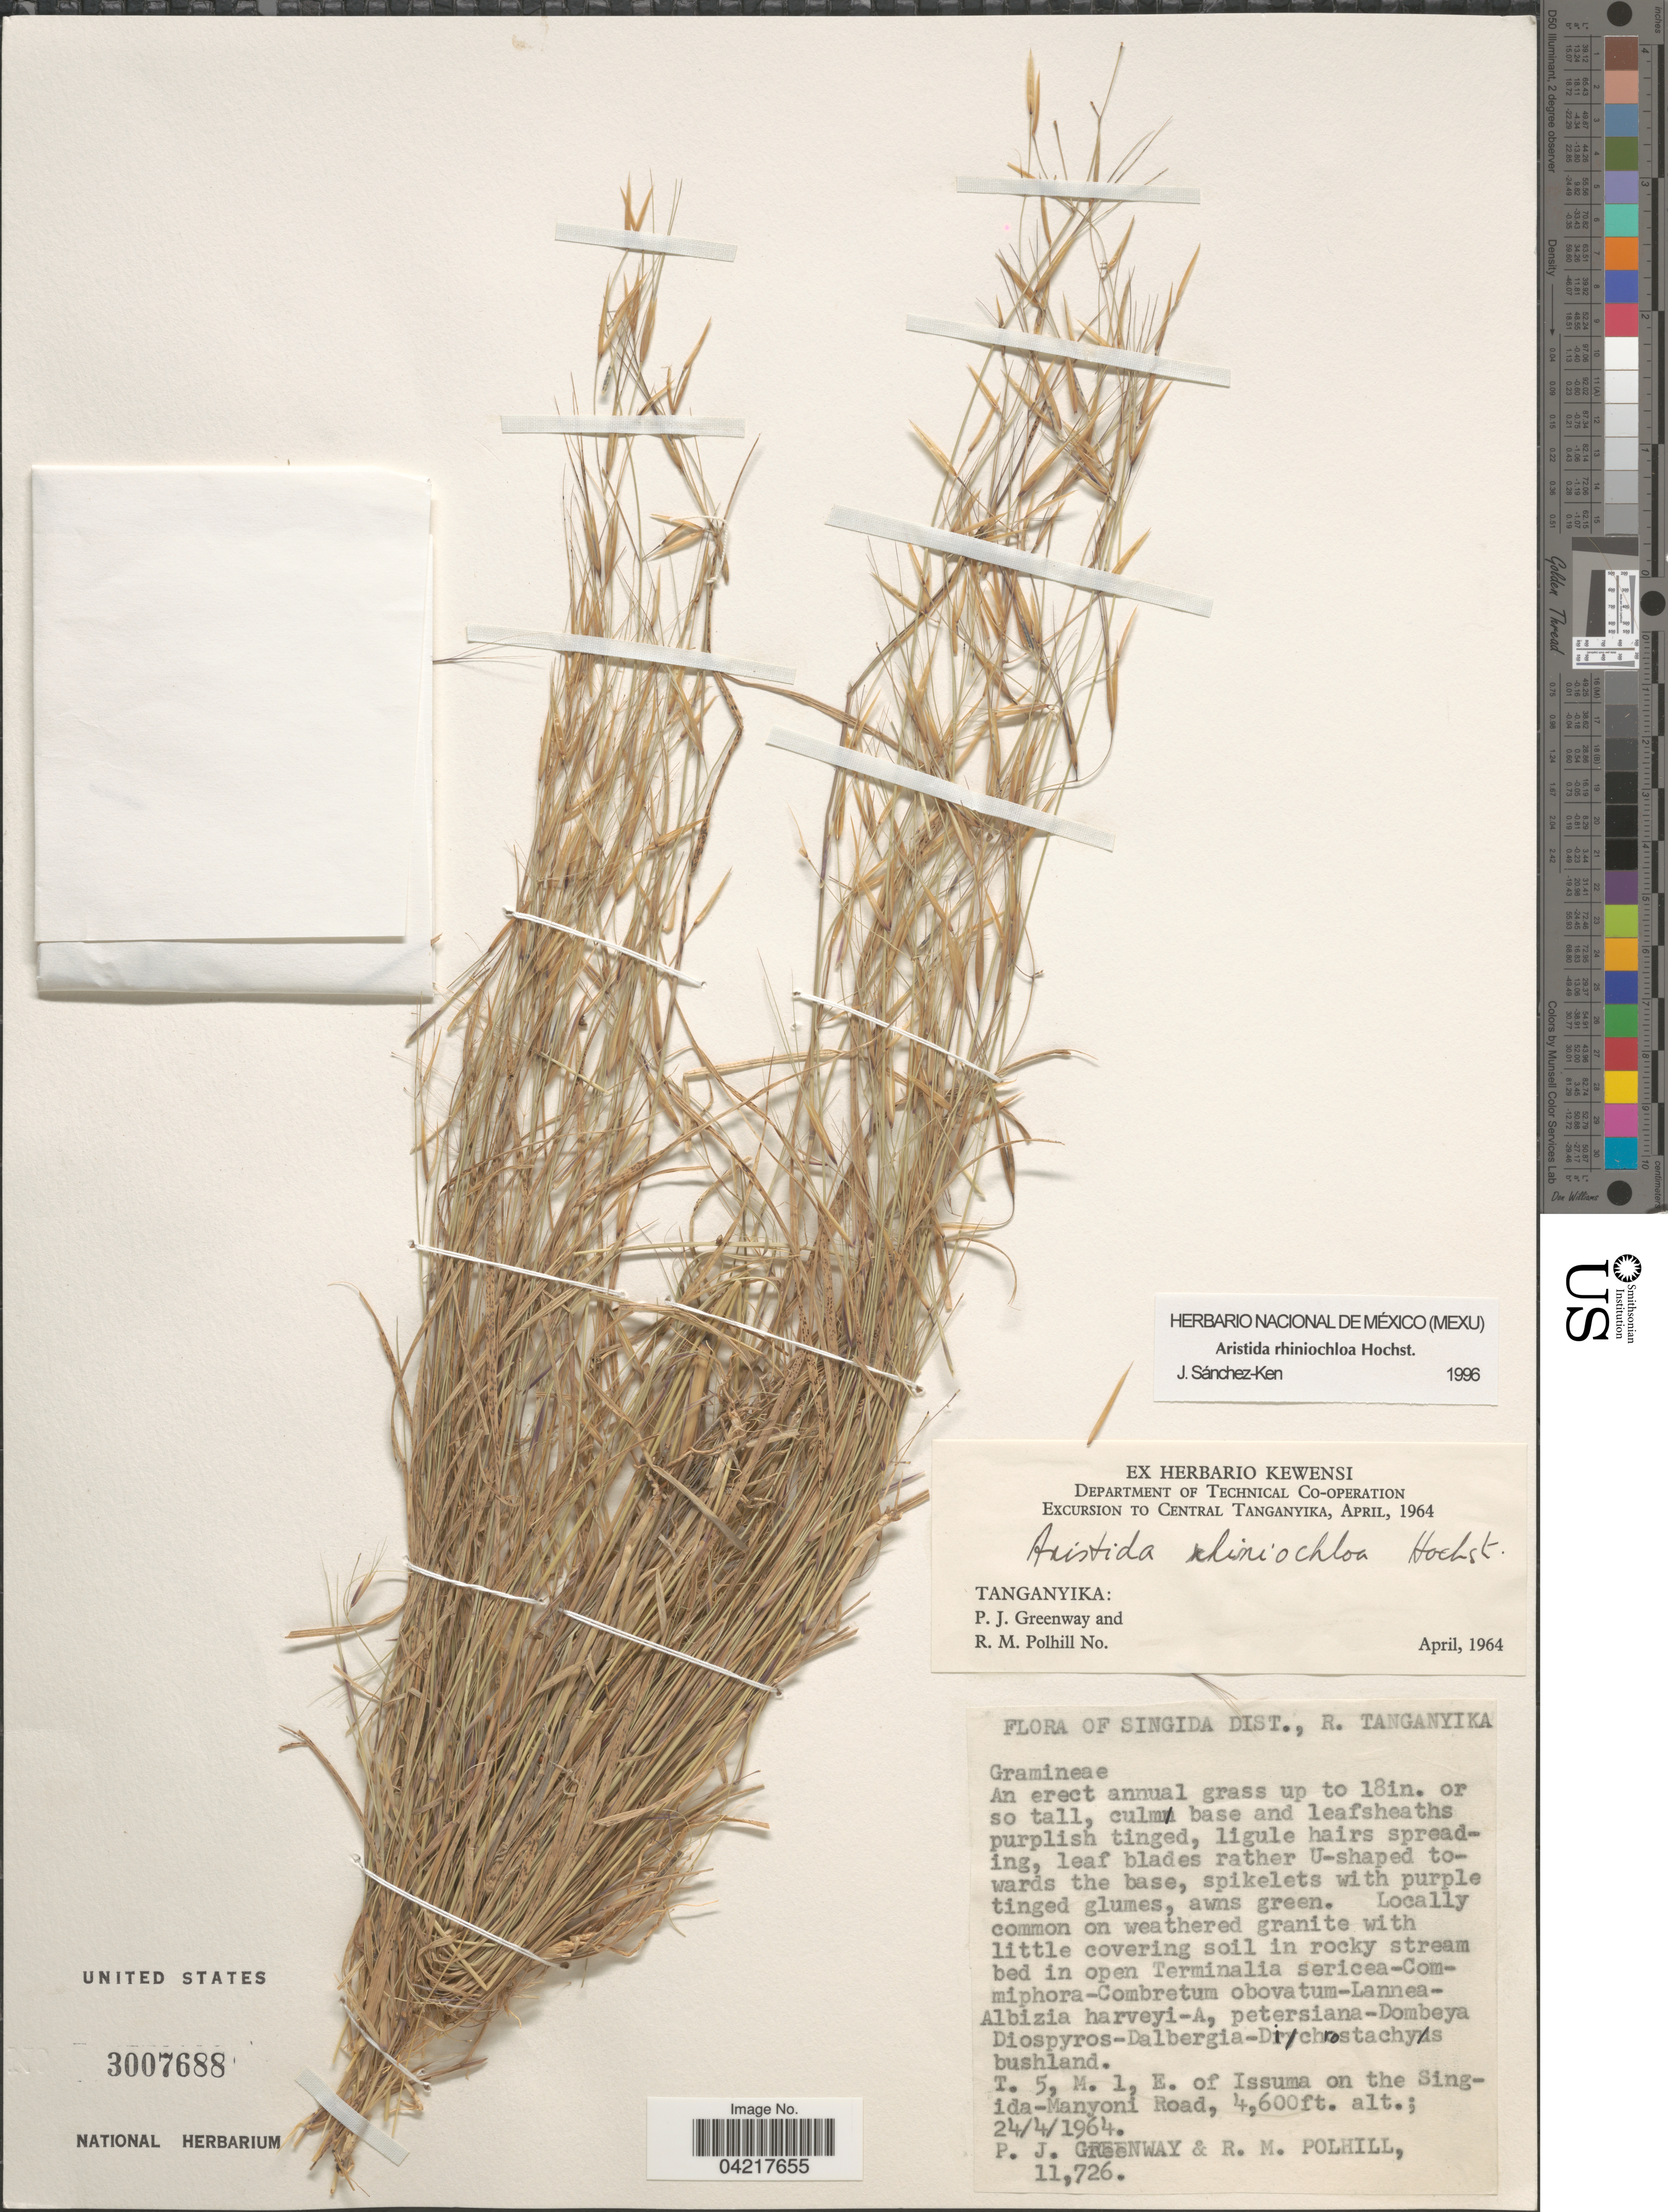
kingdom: Plantae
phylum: Tracheophyta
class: Liliopsida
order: Poales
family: Poaceae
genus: Aristida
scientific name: Aristida rhiniochloa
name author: Hochst.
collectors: P. J. Greenway & R. M. Polhill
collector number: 11726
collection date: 1964-04-24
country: Tanzania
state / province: Singida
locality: Singida Dist., R. Tanganyika. T. 5, M. 1, E. of Issuma on the Singida-Manyoni Road.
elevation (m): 1402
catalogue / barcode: US 3007688